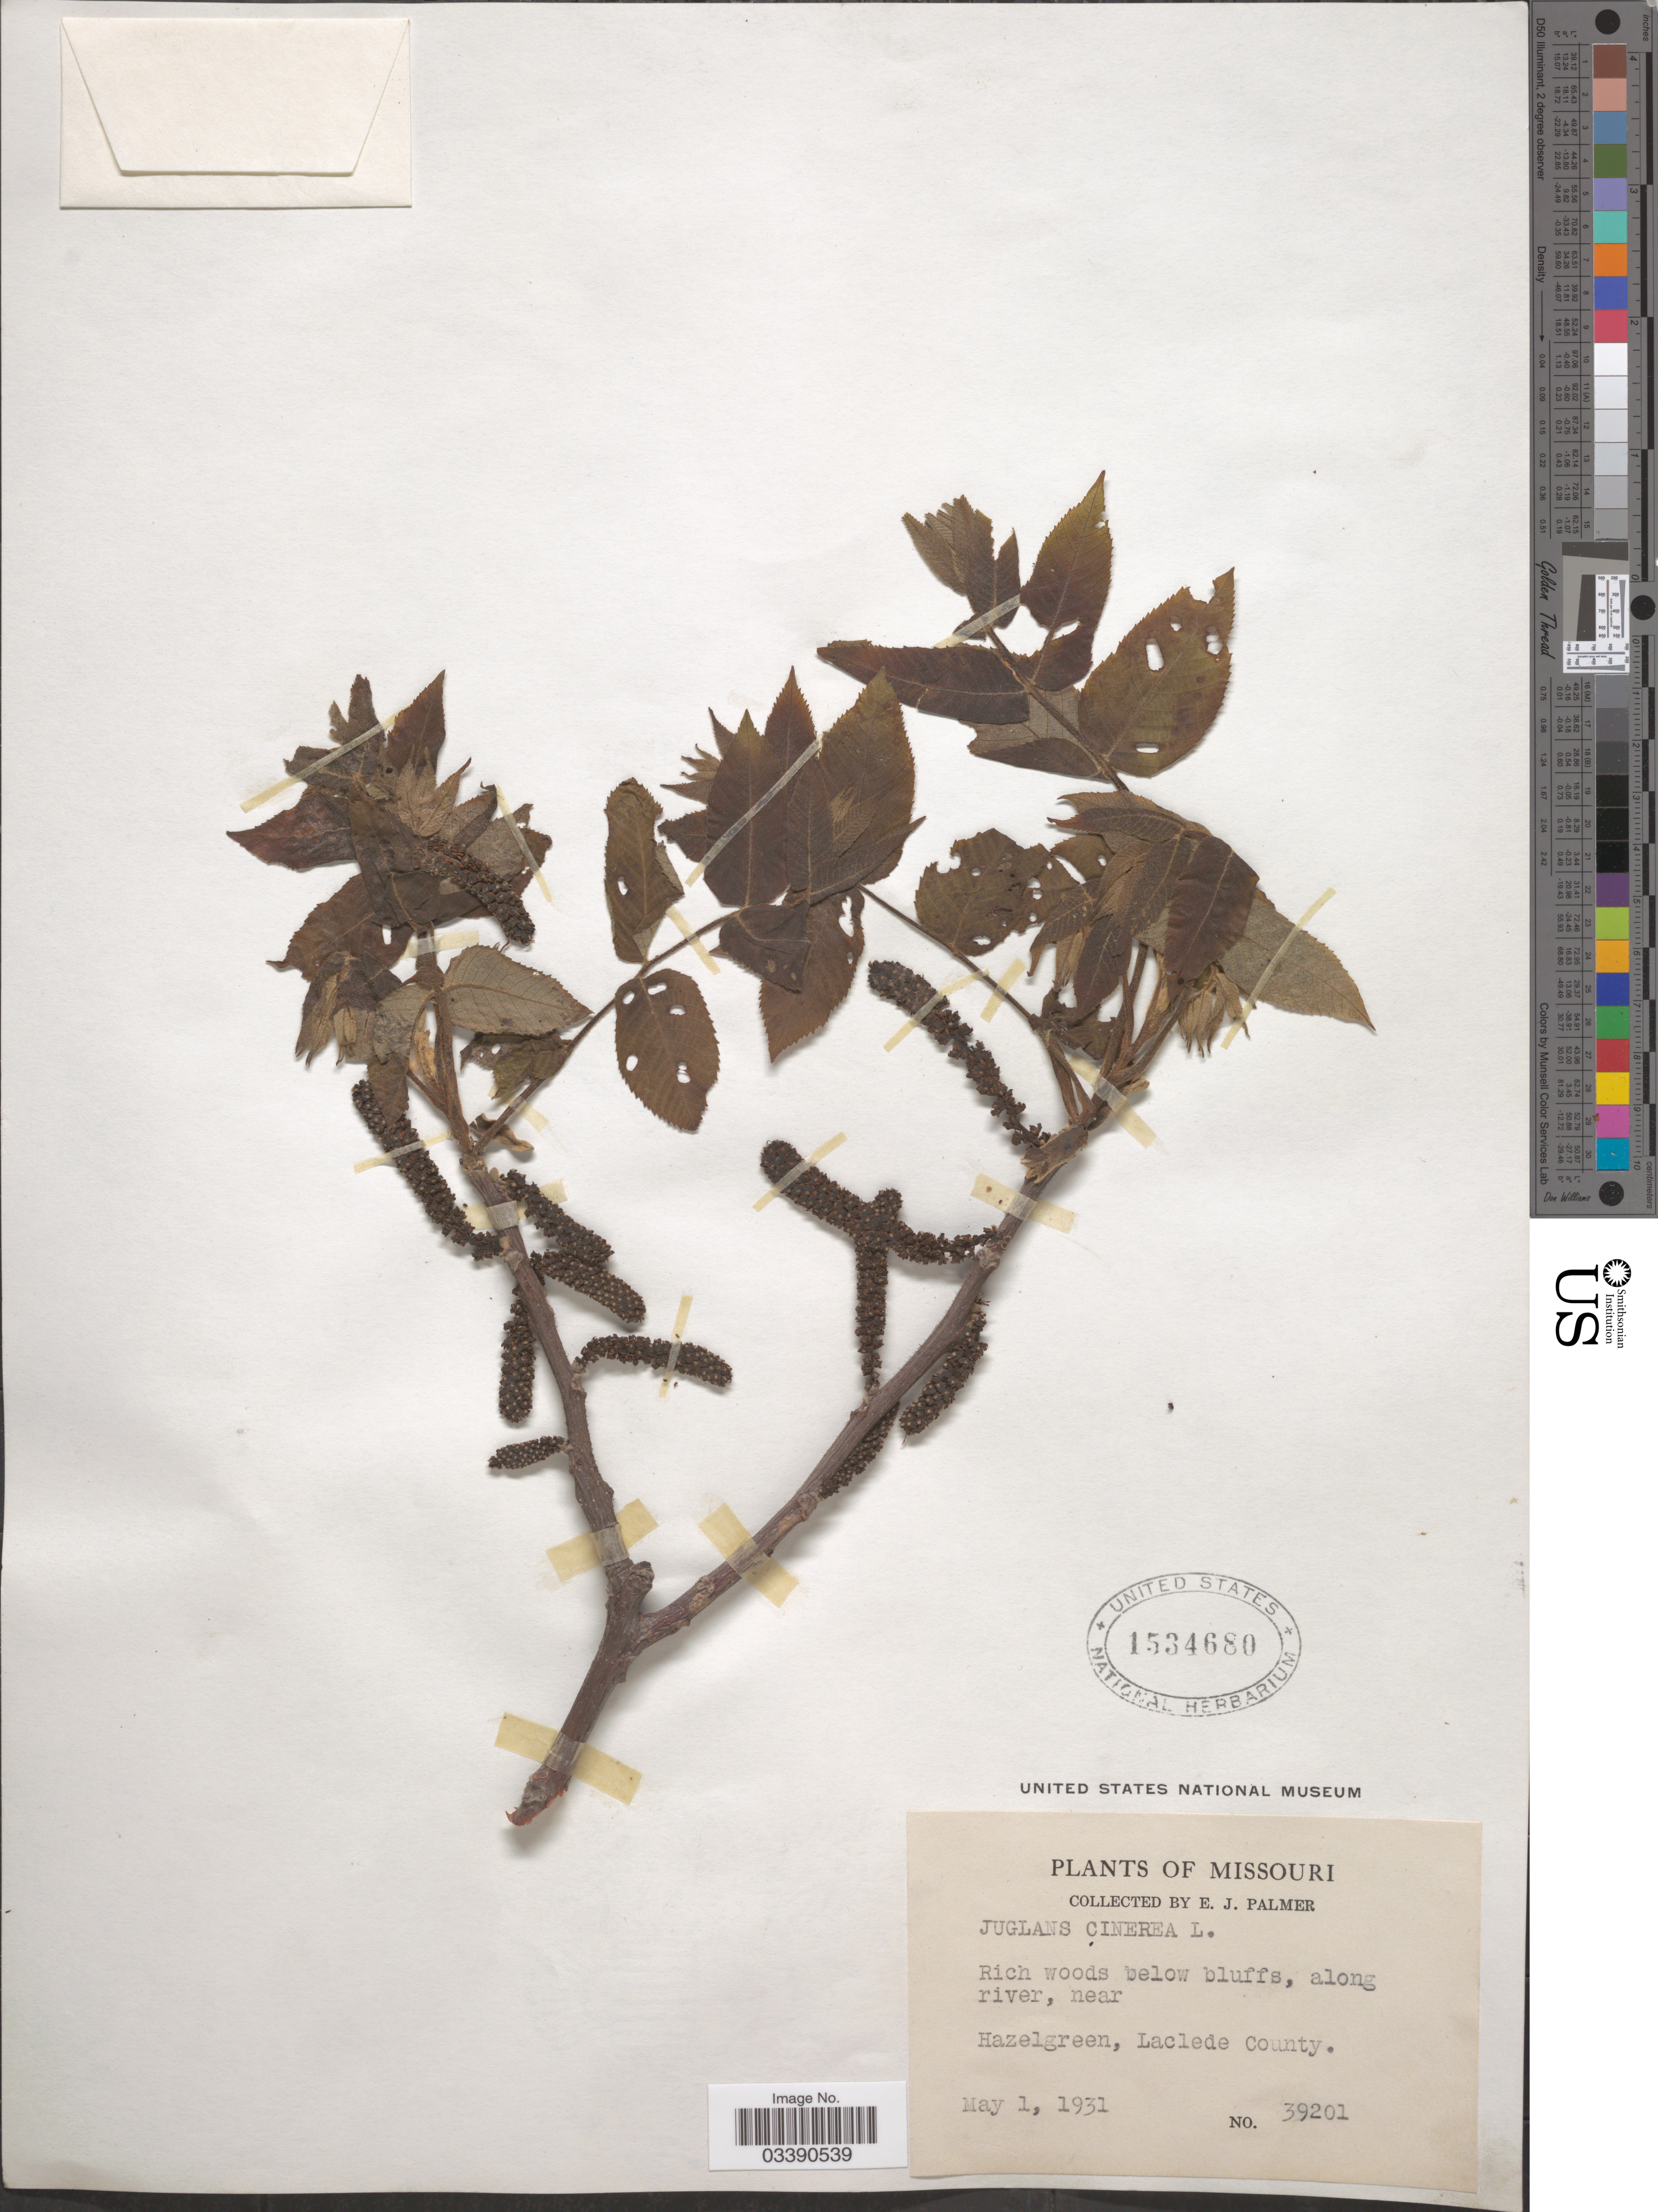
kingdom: Plantae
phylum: Tracheophyta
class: Magnoliopsida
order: Fagales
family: Juglandaceae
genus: Juglans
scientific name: Juglans cinerea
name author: L.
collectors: E. J. Palmer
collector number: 39201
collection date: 1931-05-01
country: United States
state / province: Missouri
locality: Rich woods below bluffs, along river, near Hazelgreen, Laclede County.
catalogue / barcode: US 1534680